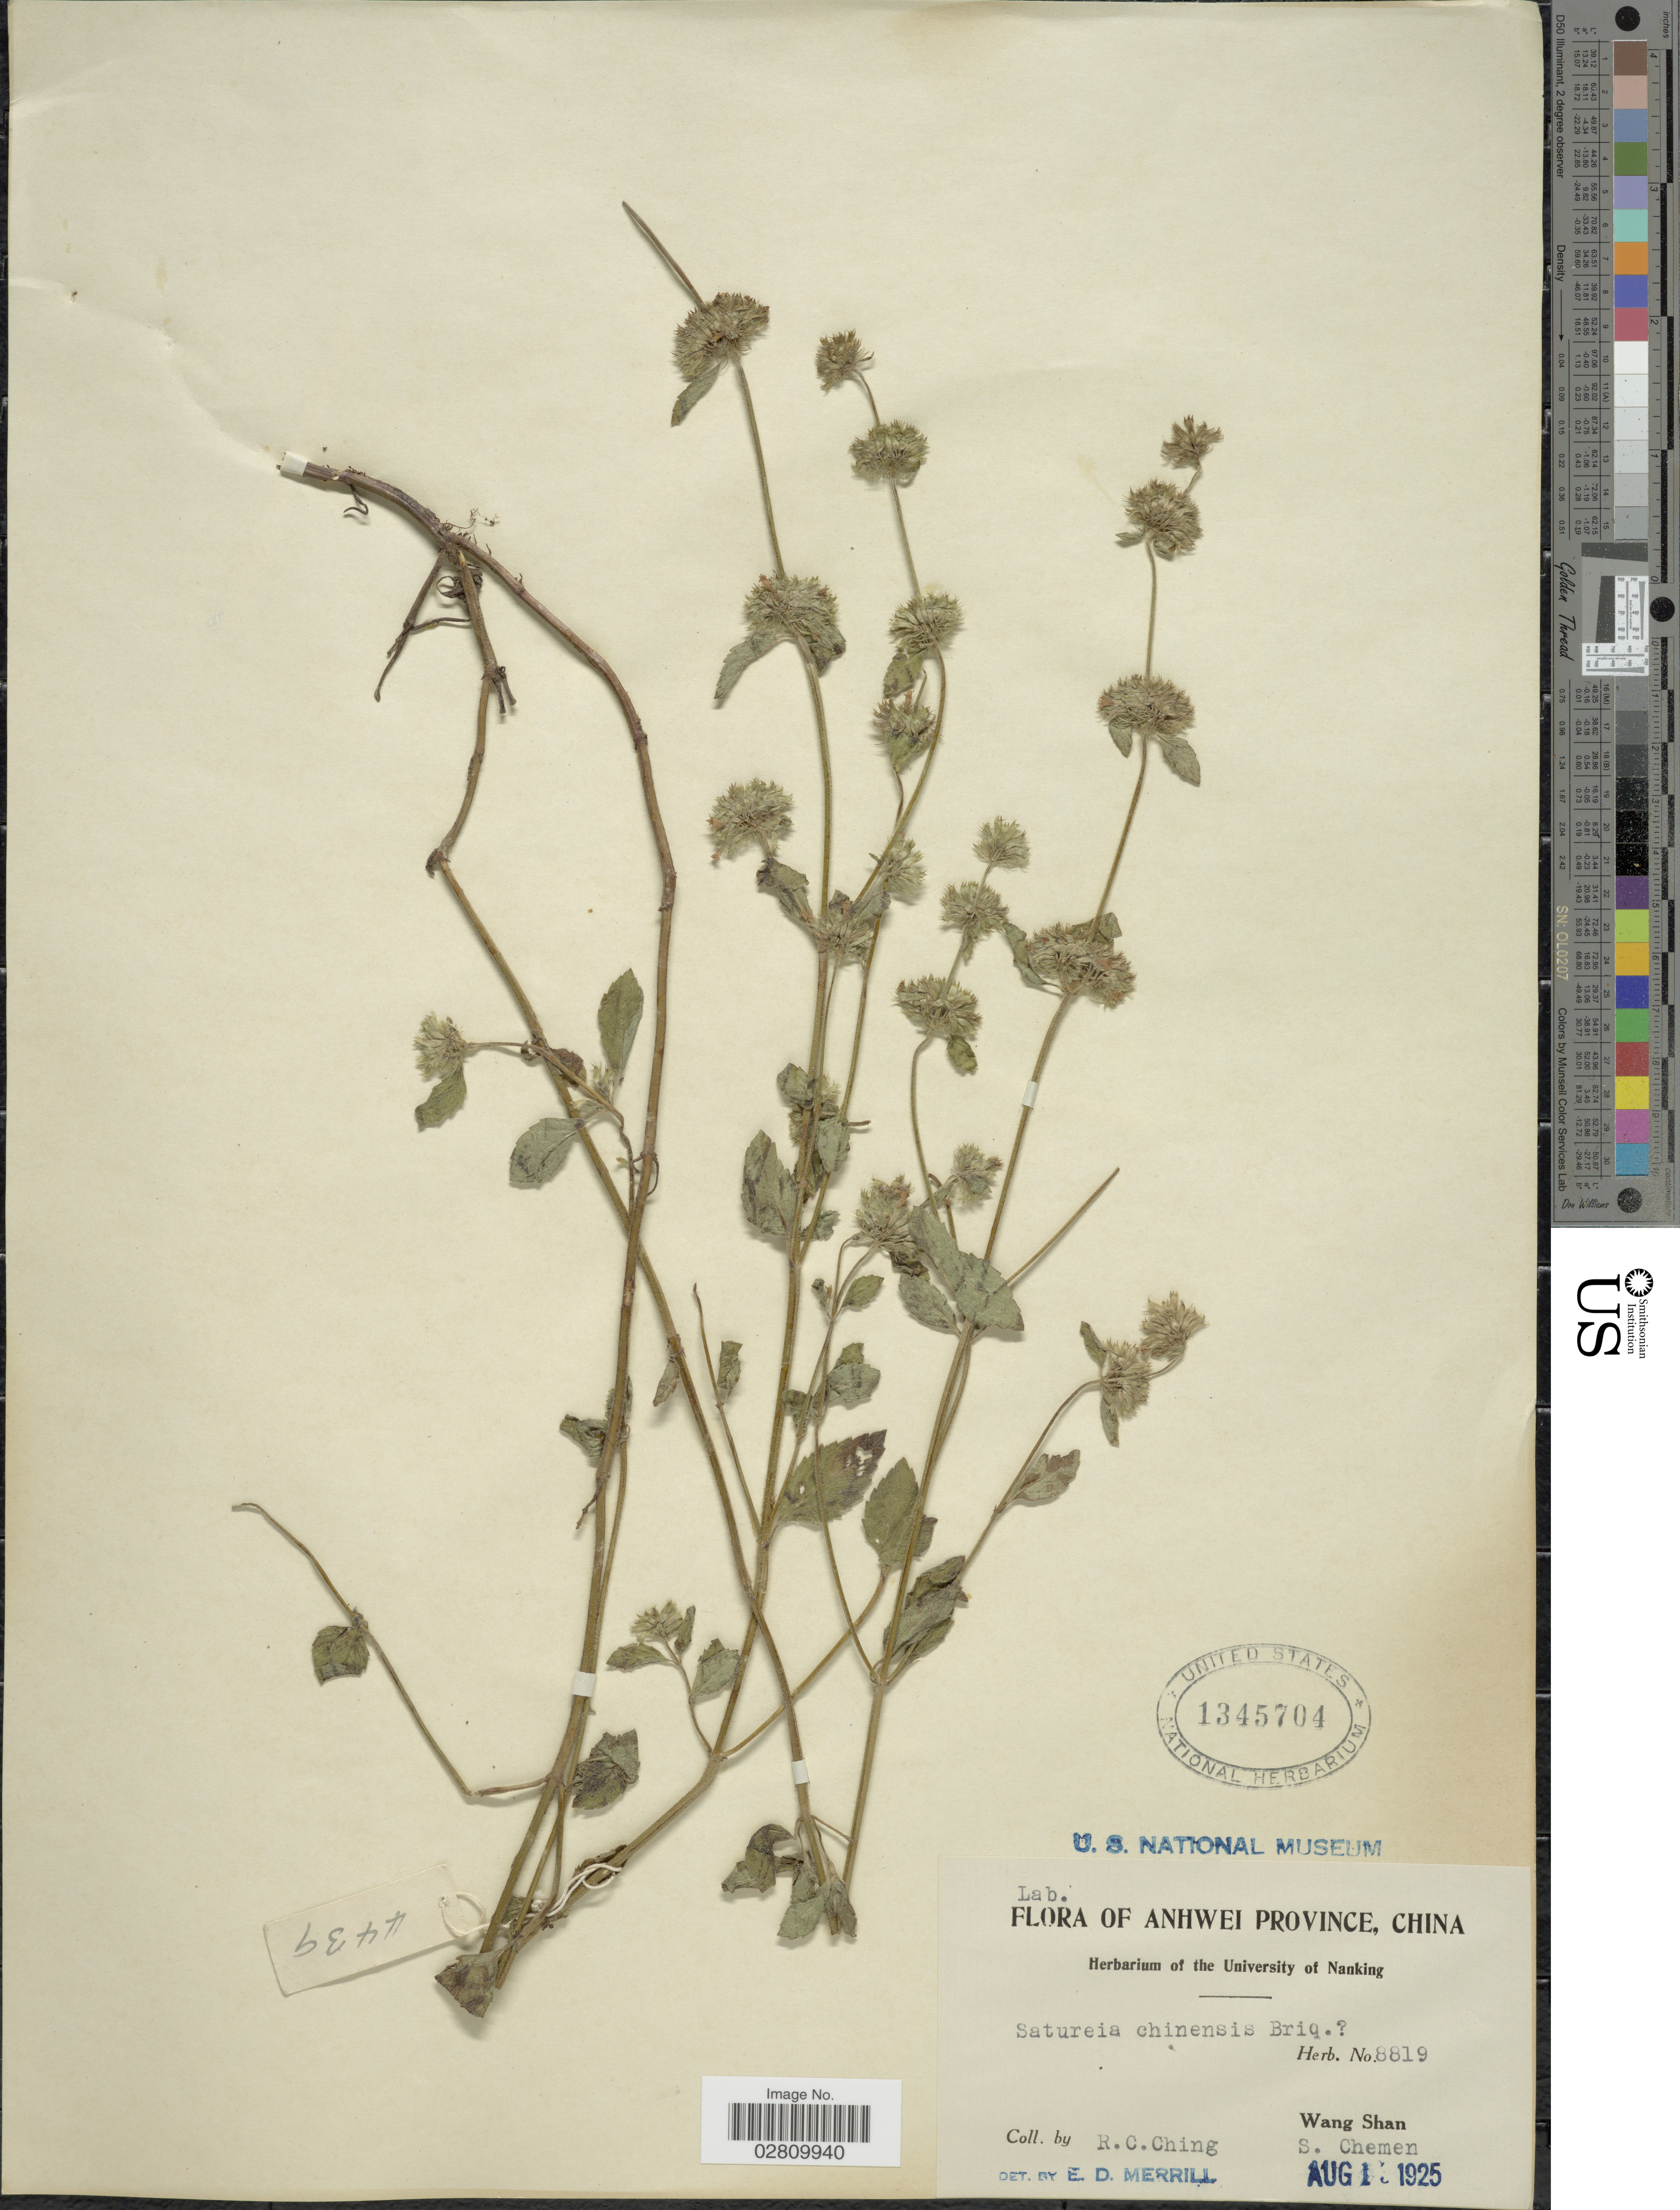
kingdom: Plantae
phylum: Tracheophyta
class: Magnoliopsida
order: Lamiales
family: Lamiaceae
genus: Calamintha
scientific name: Calamintha chinensis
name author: Benth.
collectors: R. C. Ching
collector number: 8819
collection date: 1925-08-13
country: China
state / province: Anhui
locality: Anhwei Province, Wang Shan. S. Chemen.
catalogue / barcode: US 1345704